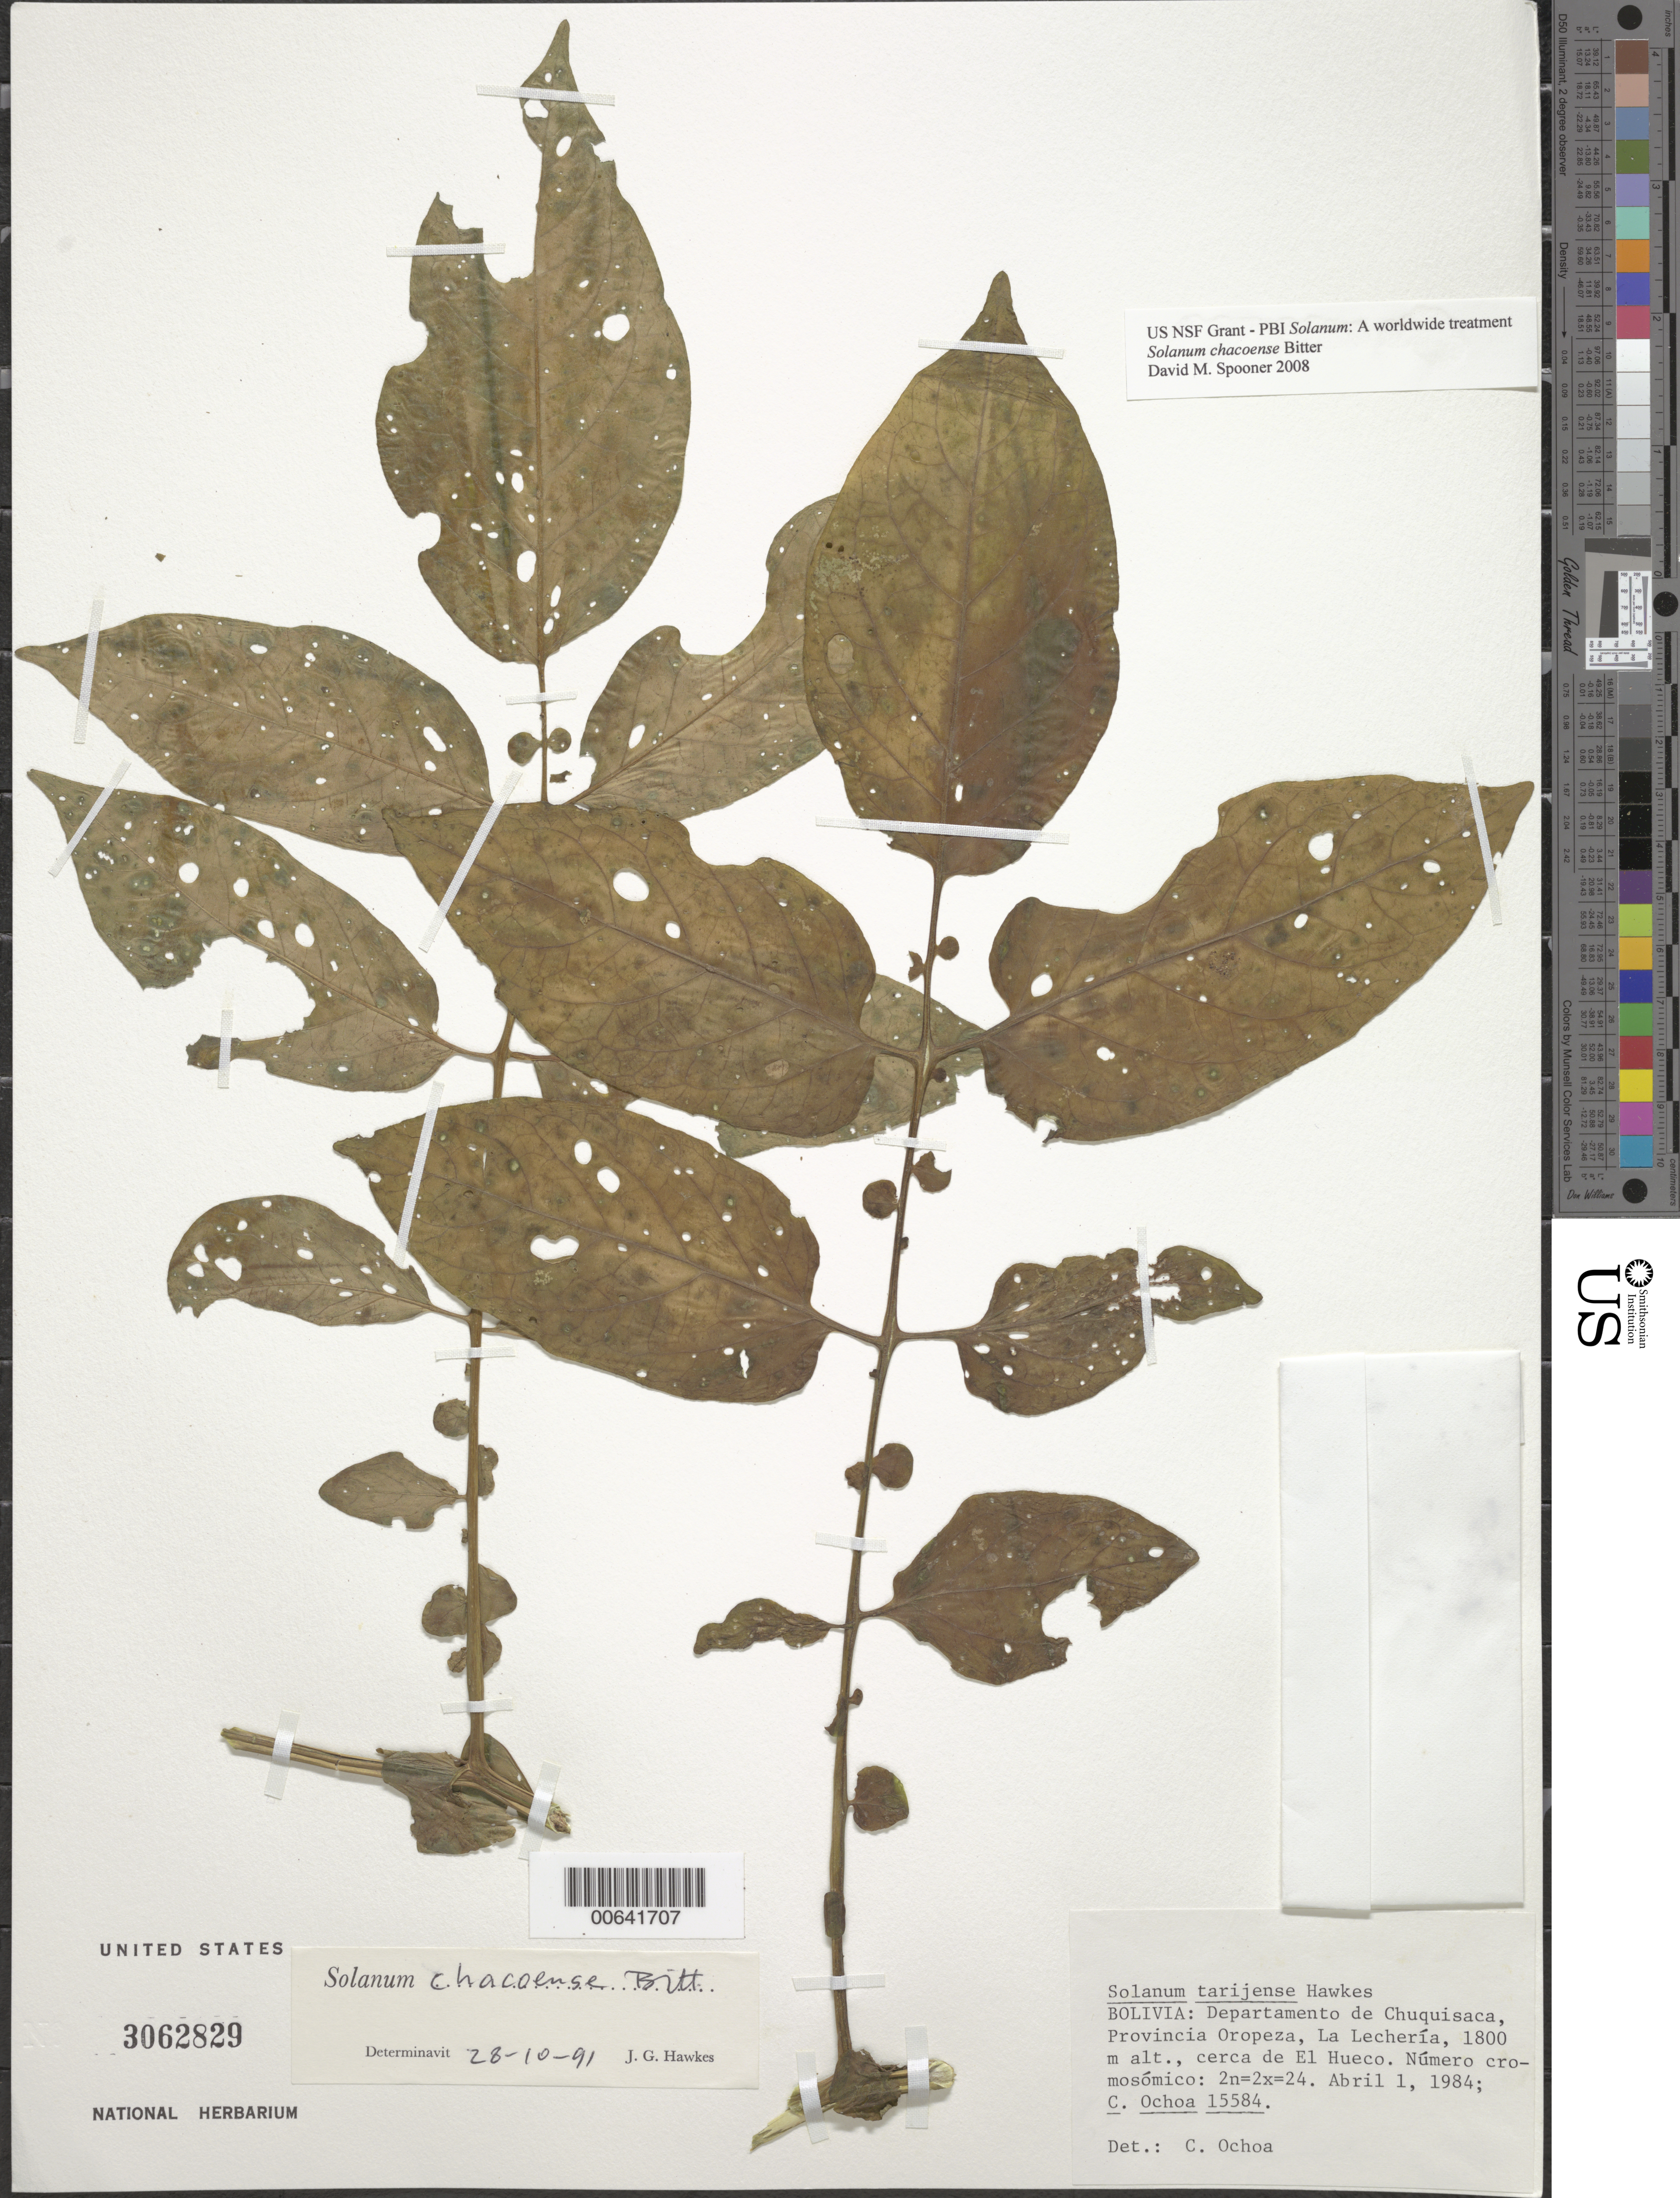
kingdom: Plantae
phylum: Tracheophyta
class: Magnoliopsida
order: Solanales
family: Solanaceae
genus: Solanum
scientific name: Solanum chacoense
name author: Bitt.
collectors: C. Ochoa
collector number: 15584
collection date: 1984-04-01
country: Bolivia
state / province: Chuquisaca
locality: Departamento de Chuquisaca, Provincia Oropeza, La Lechería, cerca de El Hueco.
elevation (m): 1800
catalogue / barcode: US 3062829